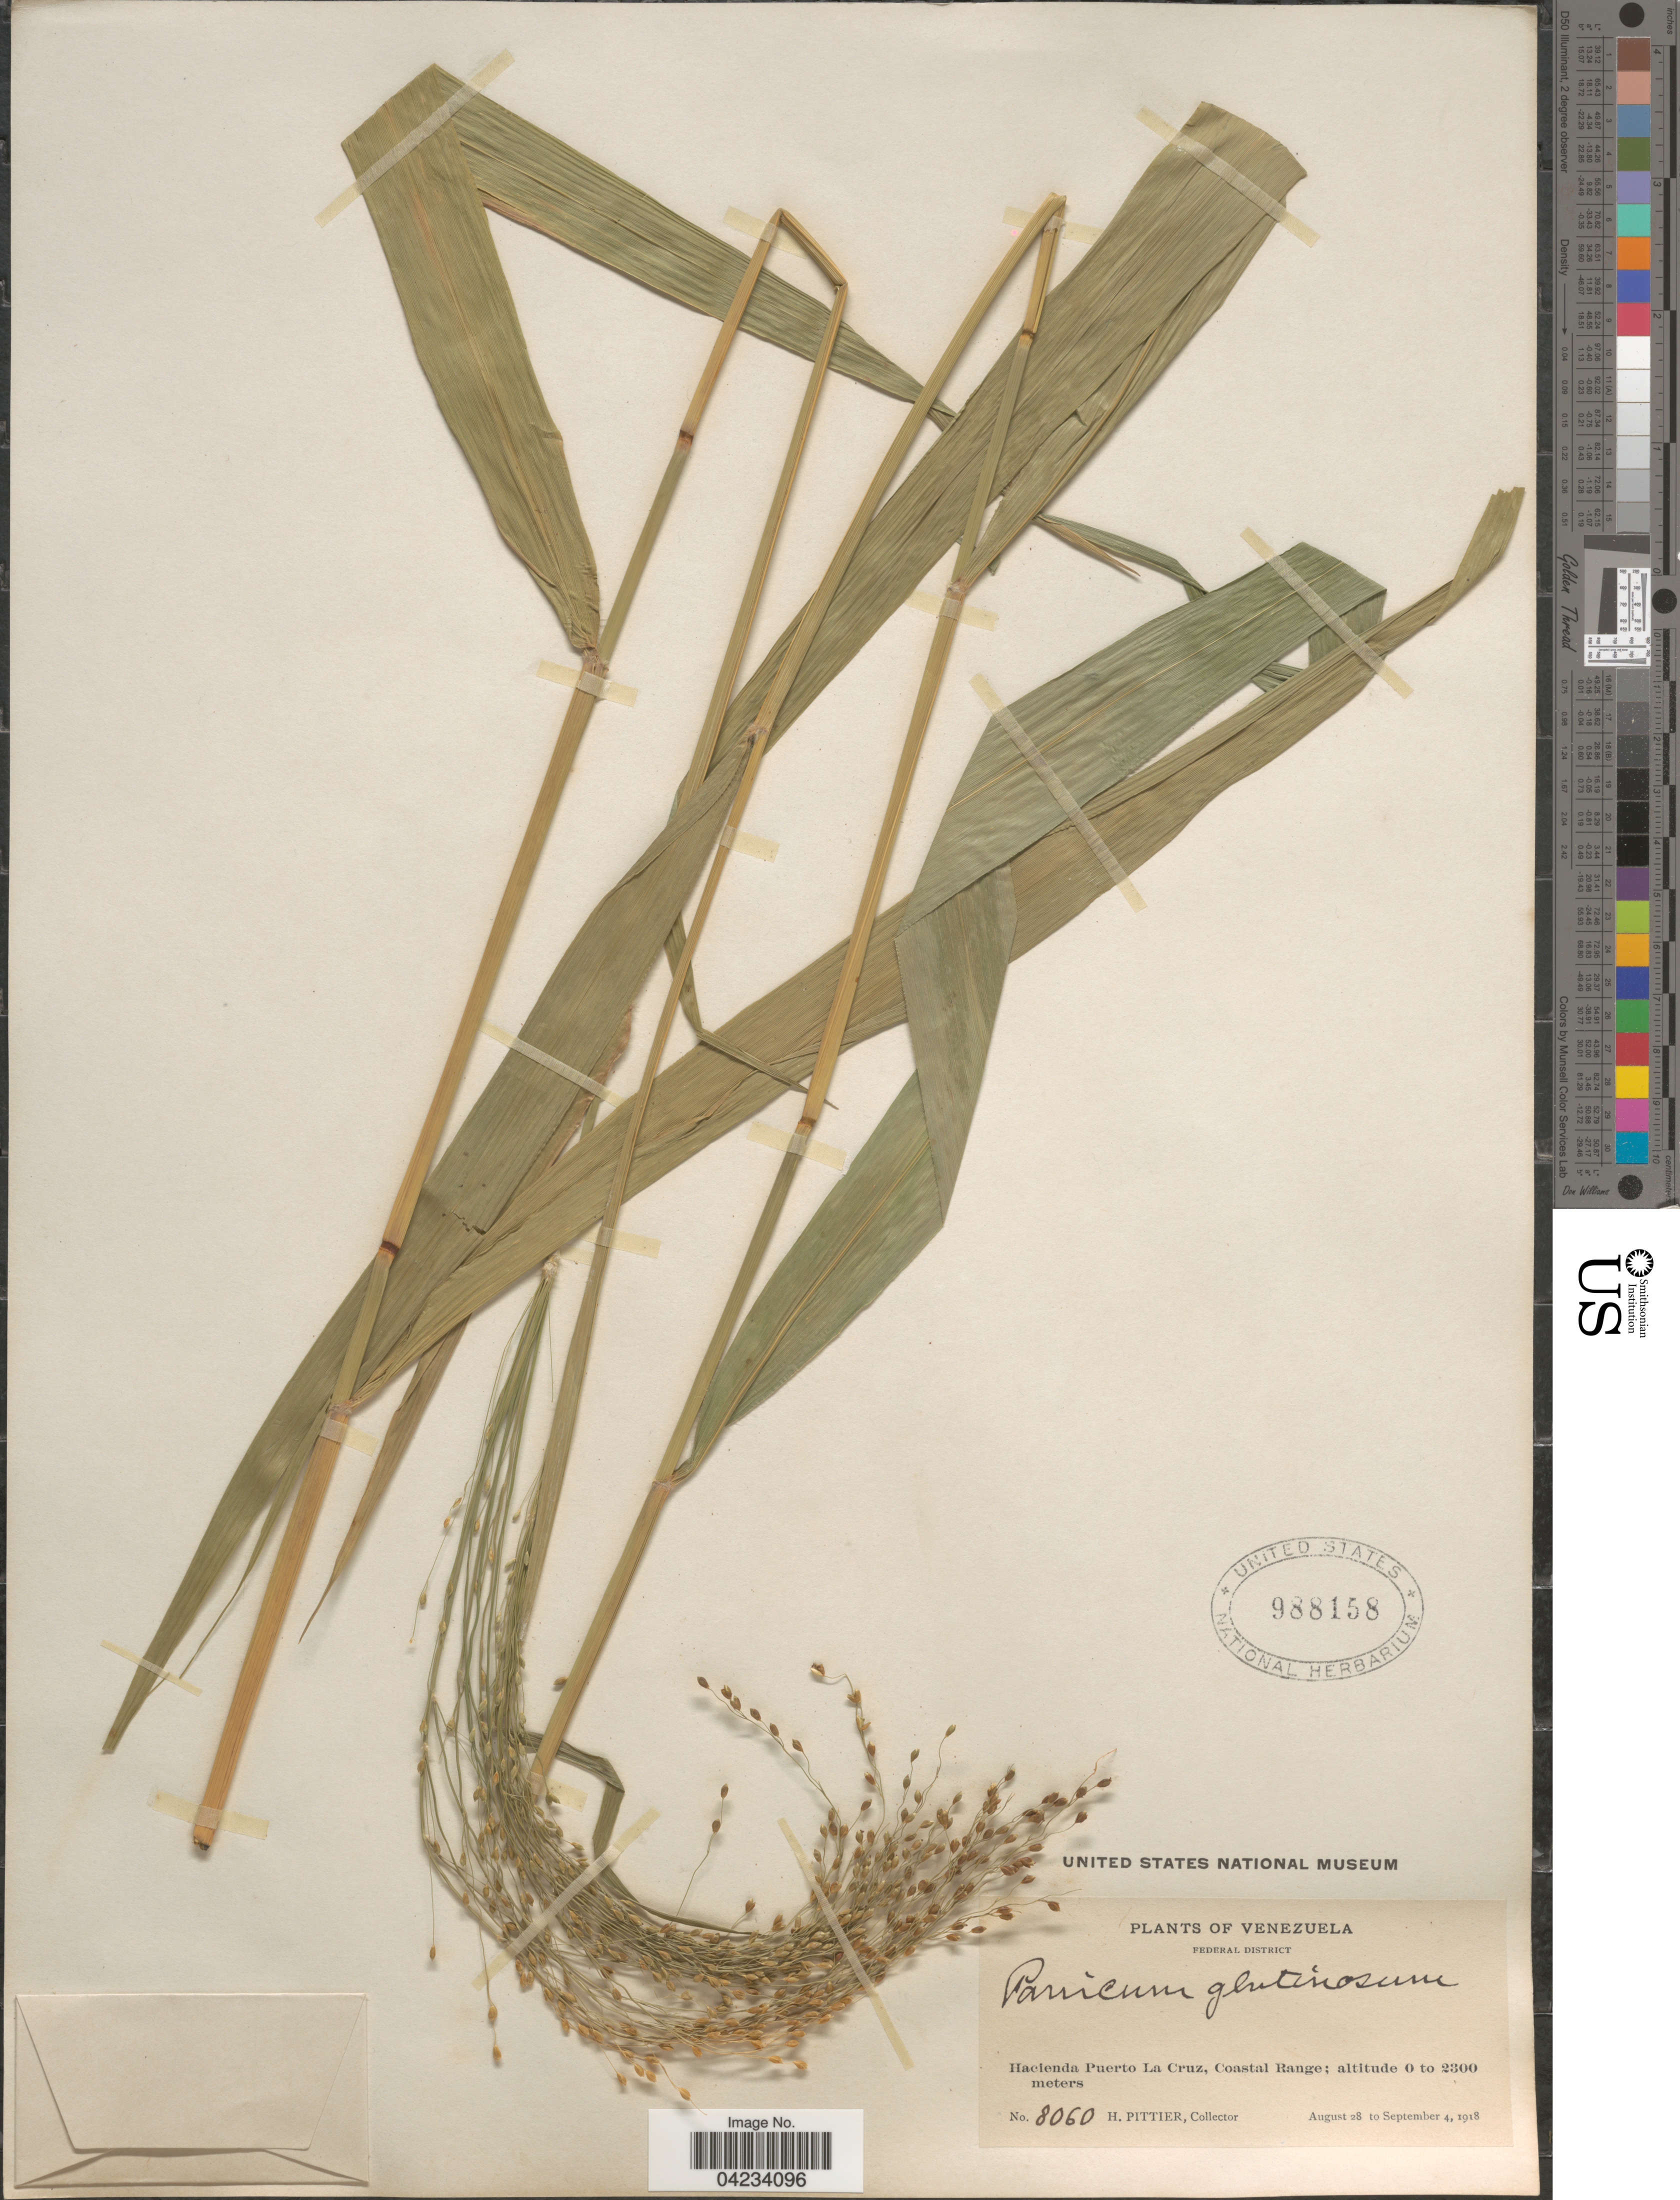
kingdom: Plantae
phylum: Tracheophyta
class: Liliopsida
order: Poales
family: Poaceae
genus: Homolepis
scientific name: Homolepis glutinosa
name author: (Sw.) Zuloaga & Soderstr.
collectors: H. F. Pittier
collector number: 8060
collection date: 1918-08-28/1918-09-04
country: Venezuela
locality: Federal District. Hacienda Puerto La Cruz, Coastal Range.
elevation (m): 0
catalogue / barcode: US 988158